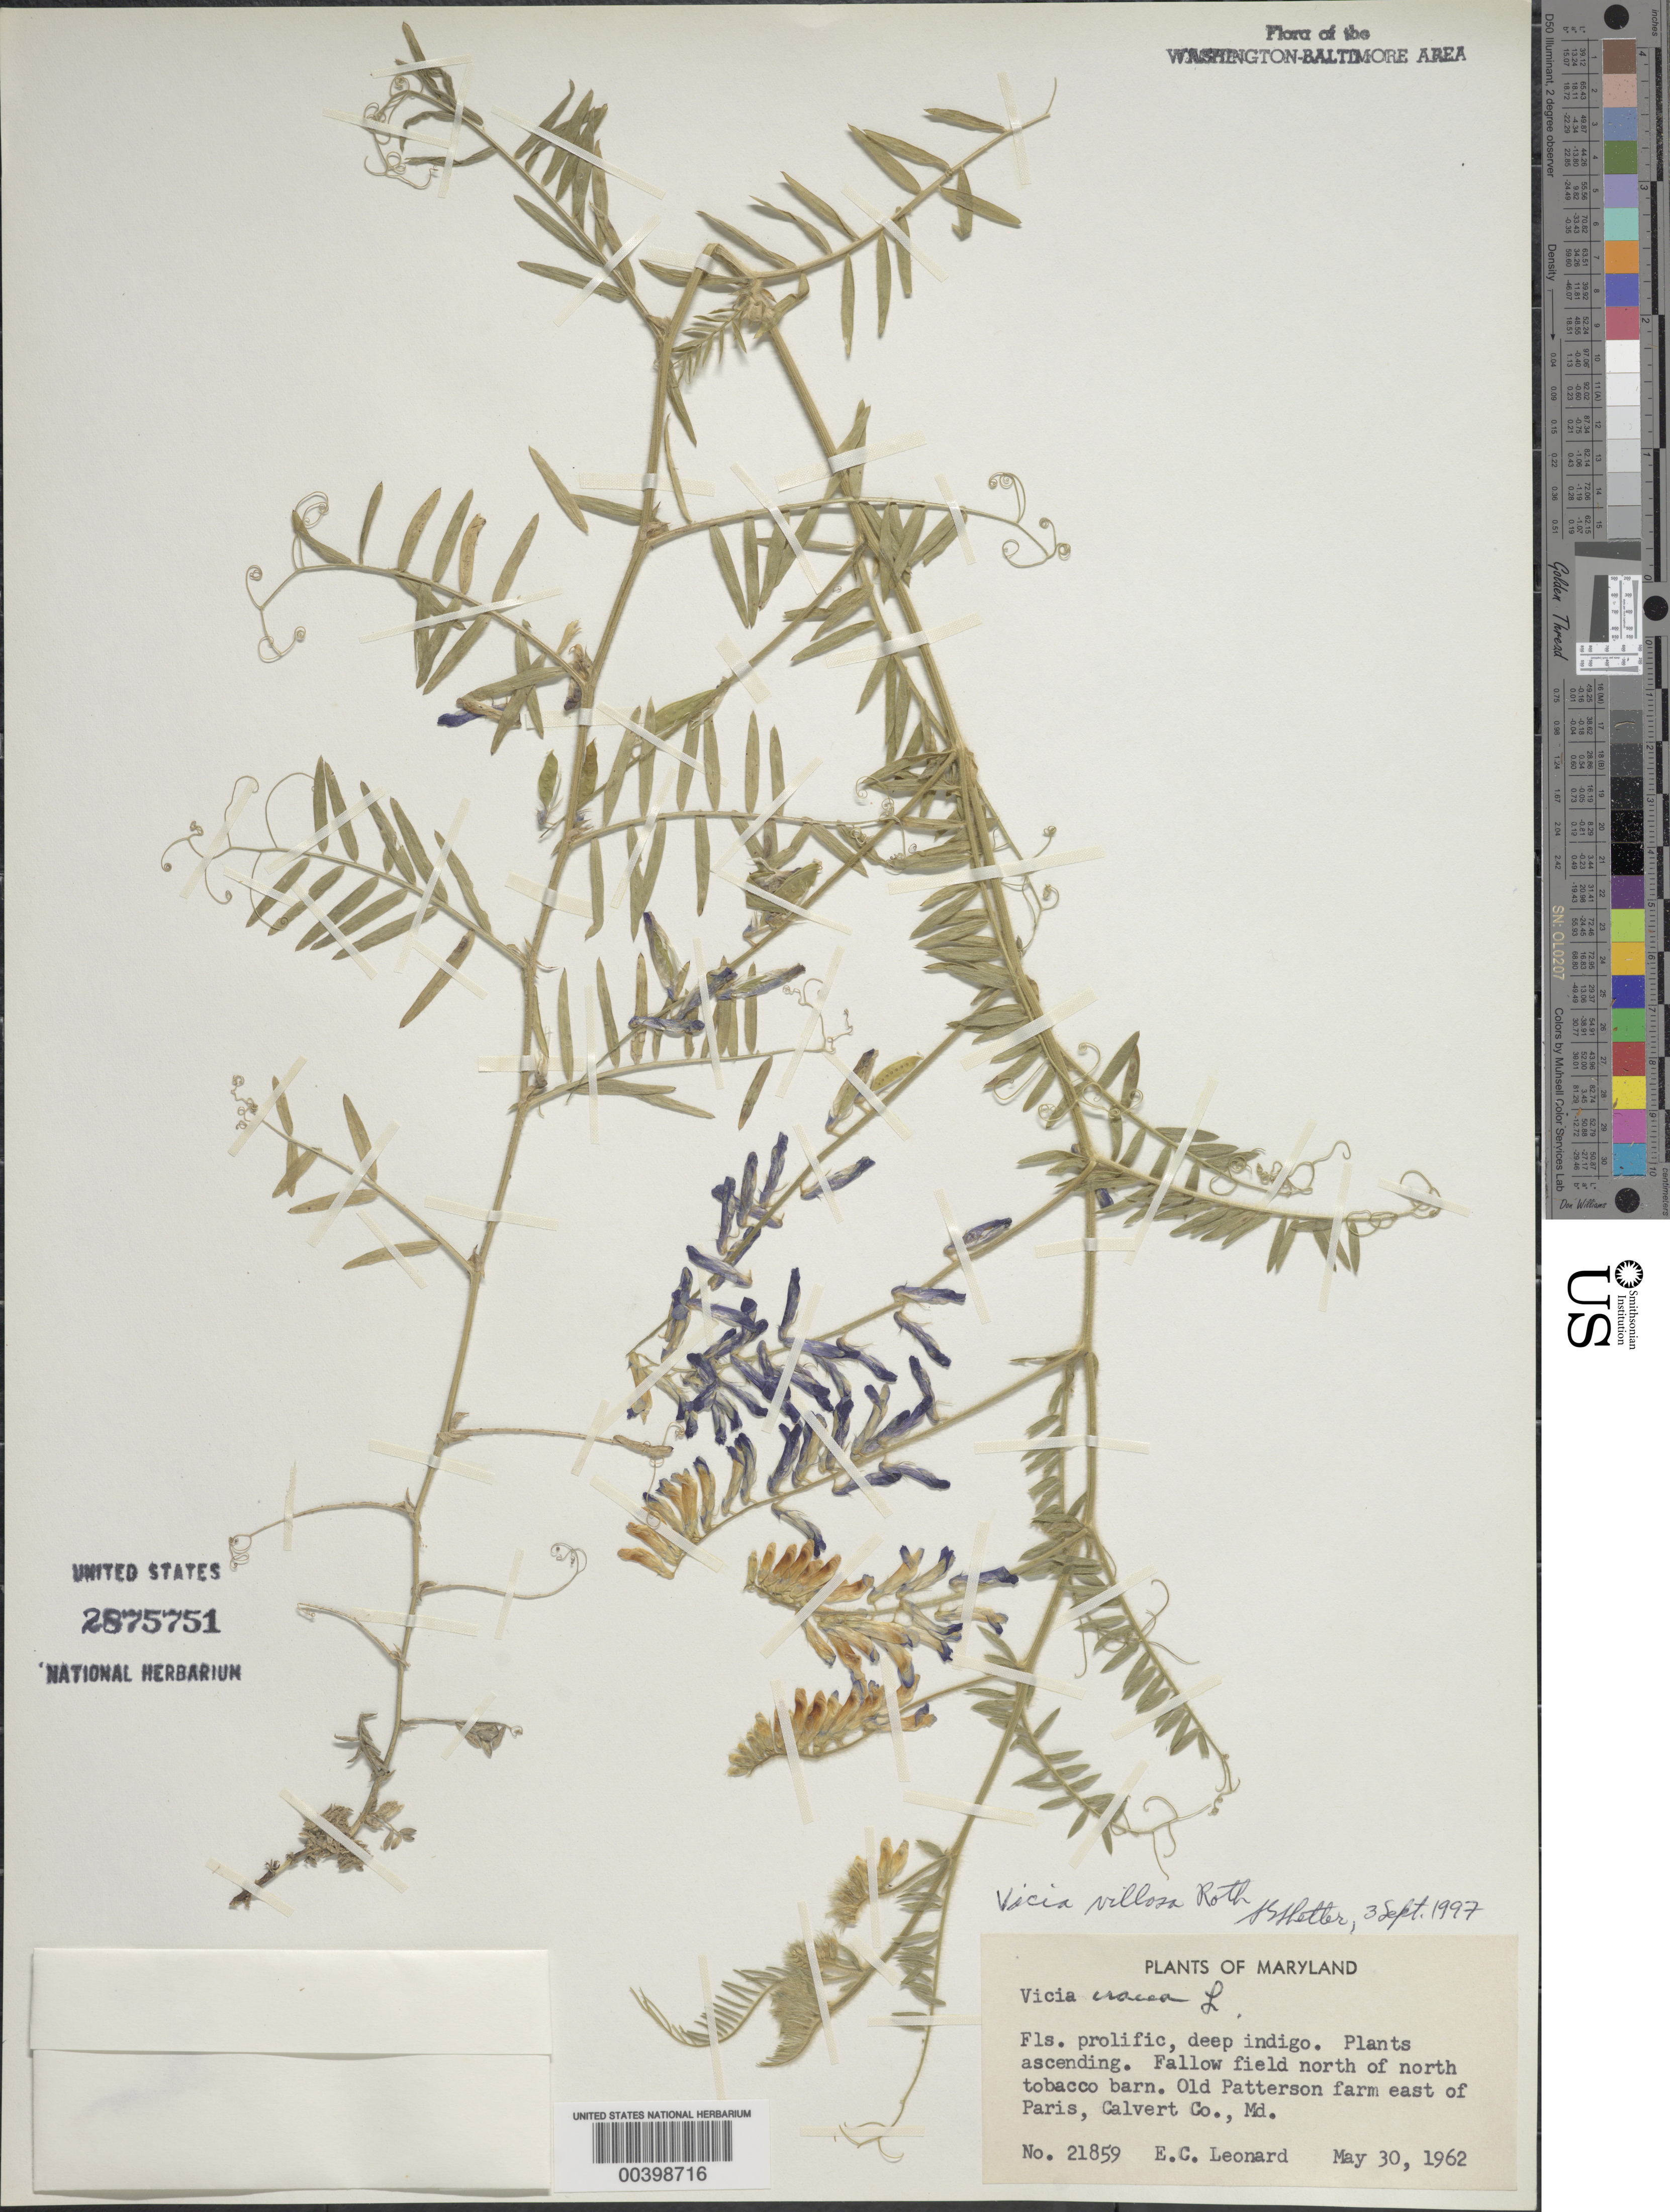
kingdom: Plantae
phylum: Tracheophyta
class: Magnoliopsida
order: Fabales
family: Fabaceae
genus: Vicia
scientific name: Vicia villosa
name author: Roth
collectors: E. C. Leonard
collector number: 21859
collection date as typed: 30 May 1962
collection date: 1962-05-30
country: United States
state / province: Maryland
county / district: Calvert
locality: Old Patterson Farm, east of Paris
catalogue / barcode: US 2875751